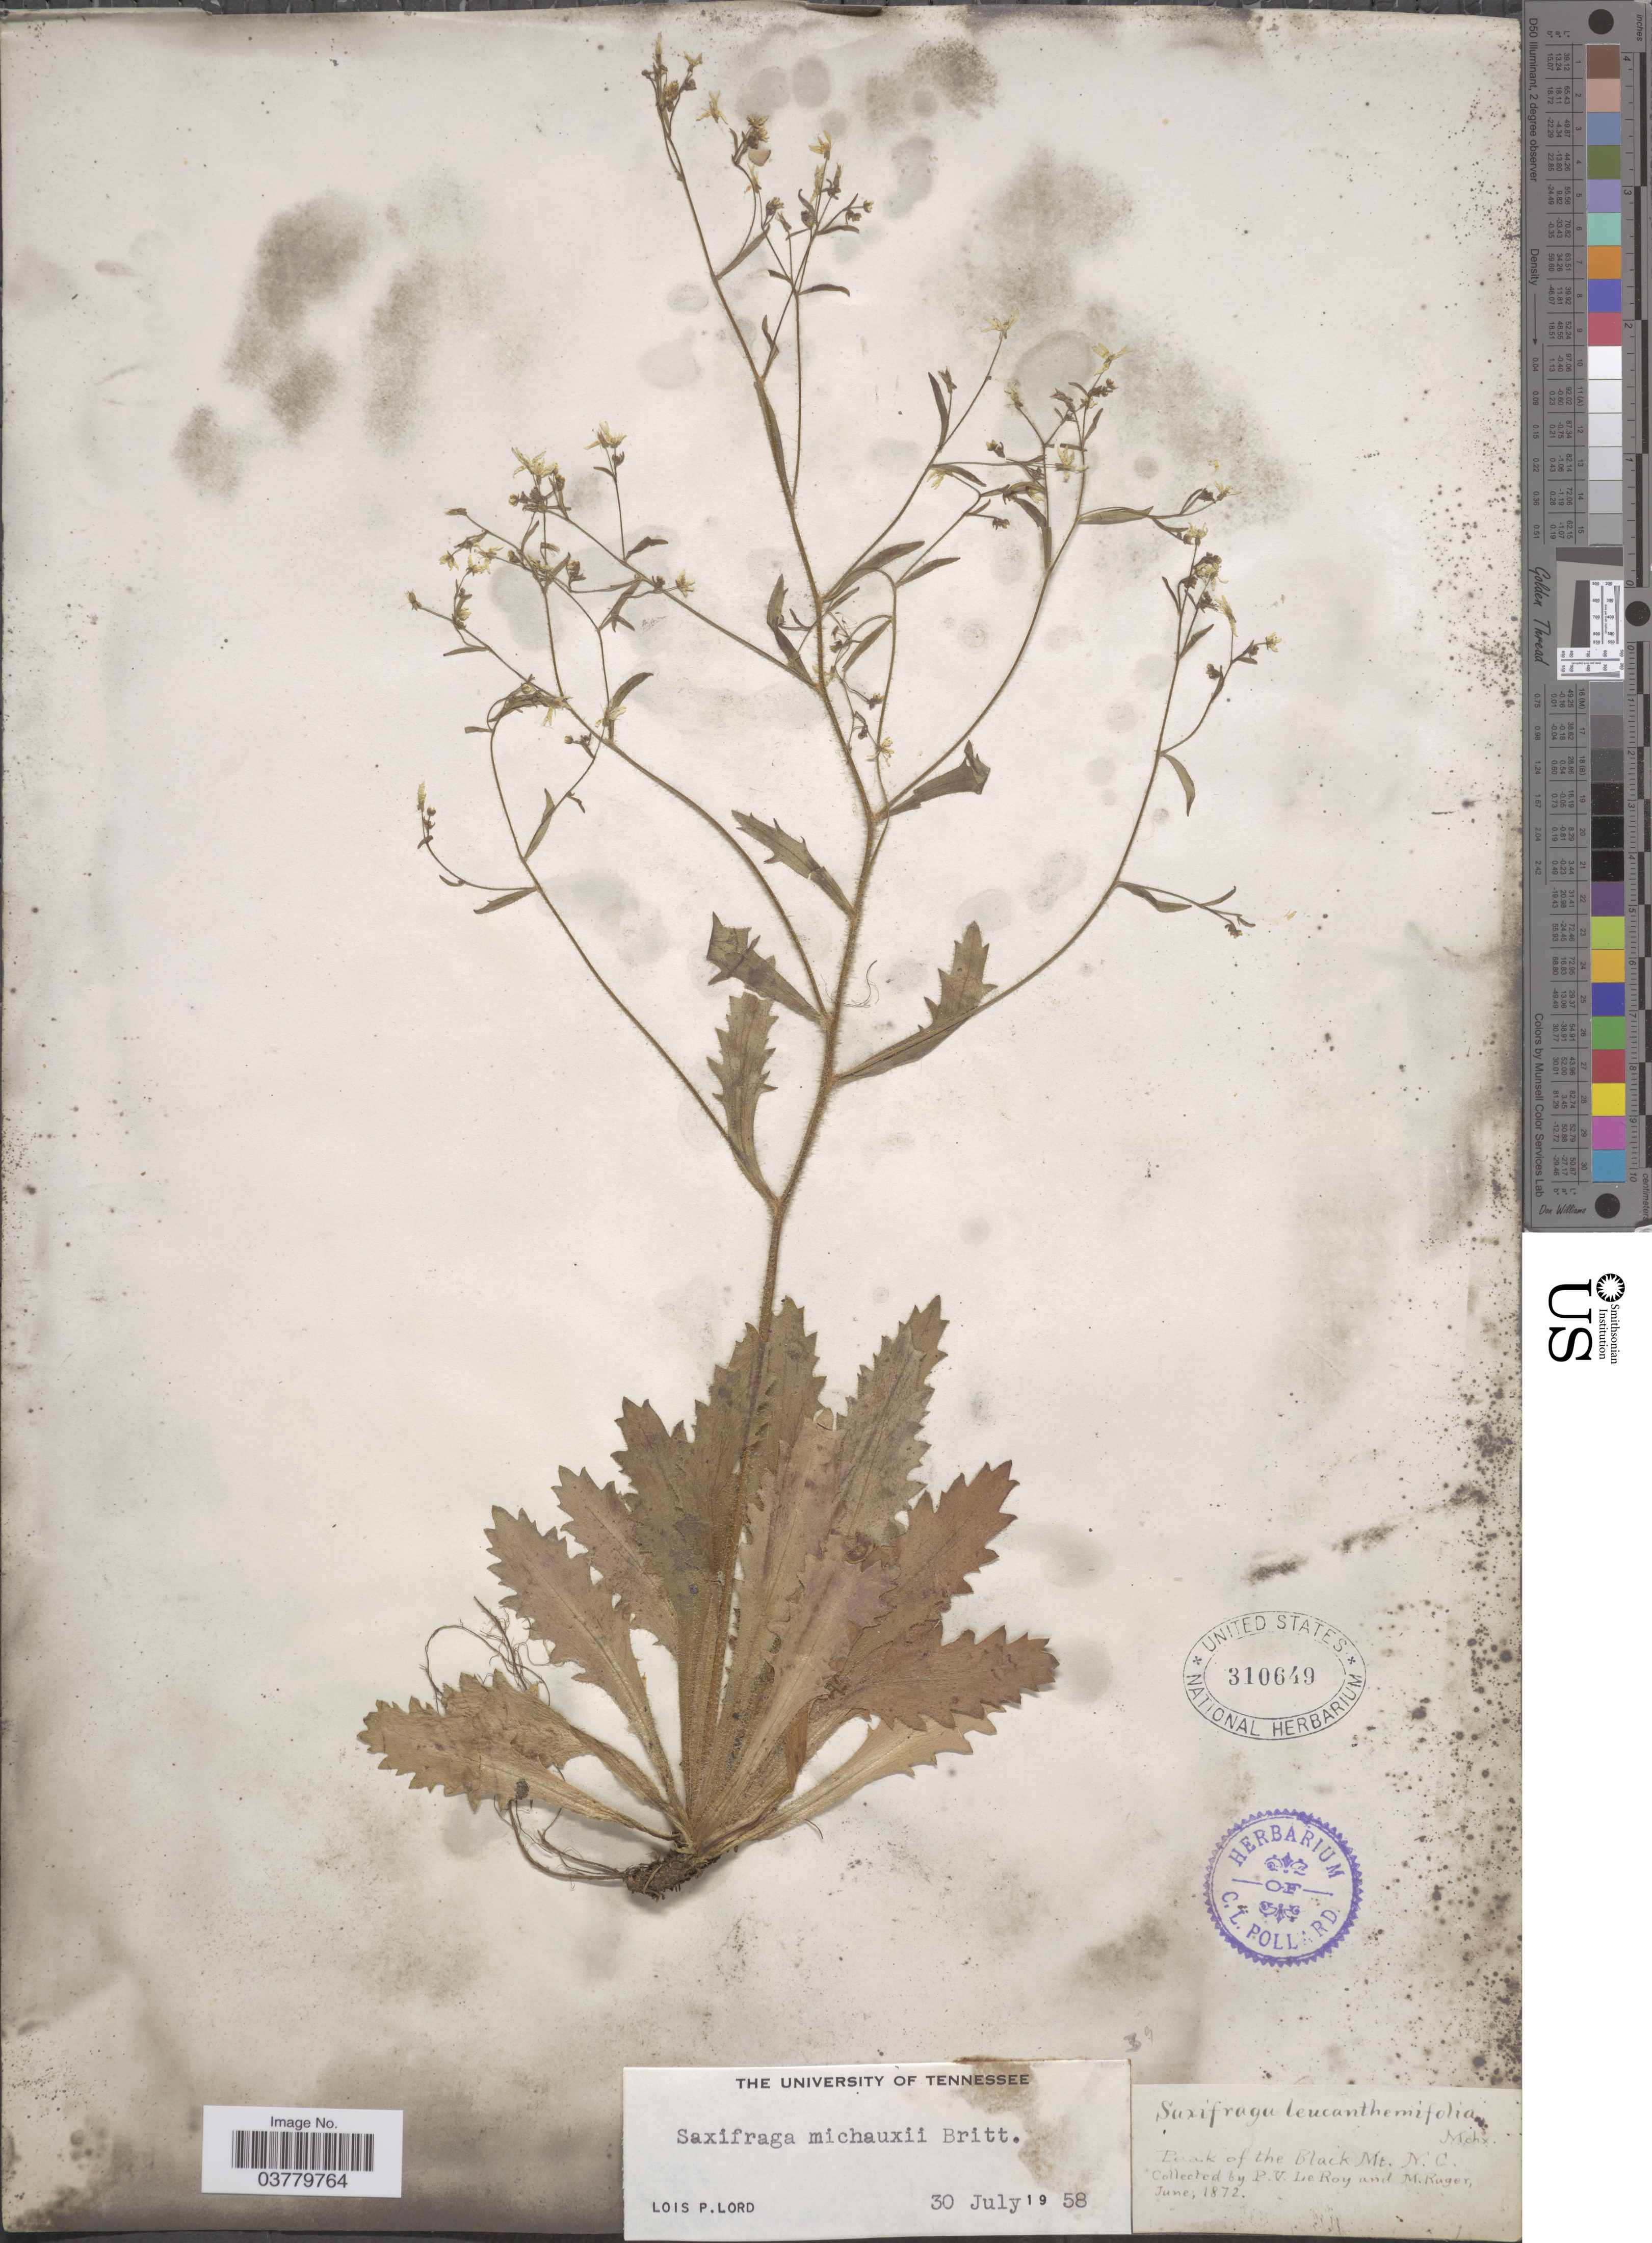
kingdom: Plantae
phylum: Tracheophyta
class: Magnoliopsida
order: Saxifragales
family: Saxifragaceae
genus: Micranthes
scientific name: Micranthes petiolaris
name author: (Raf.) Bush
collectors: P. Le Roy & M. Ruger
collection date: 1872-06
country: United States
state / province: North Carolina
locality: Peak of the Black Mt.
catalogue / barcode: US 310649